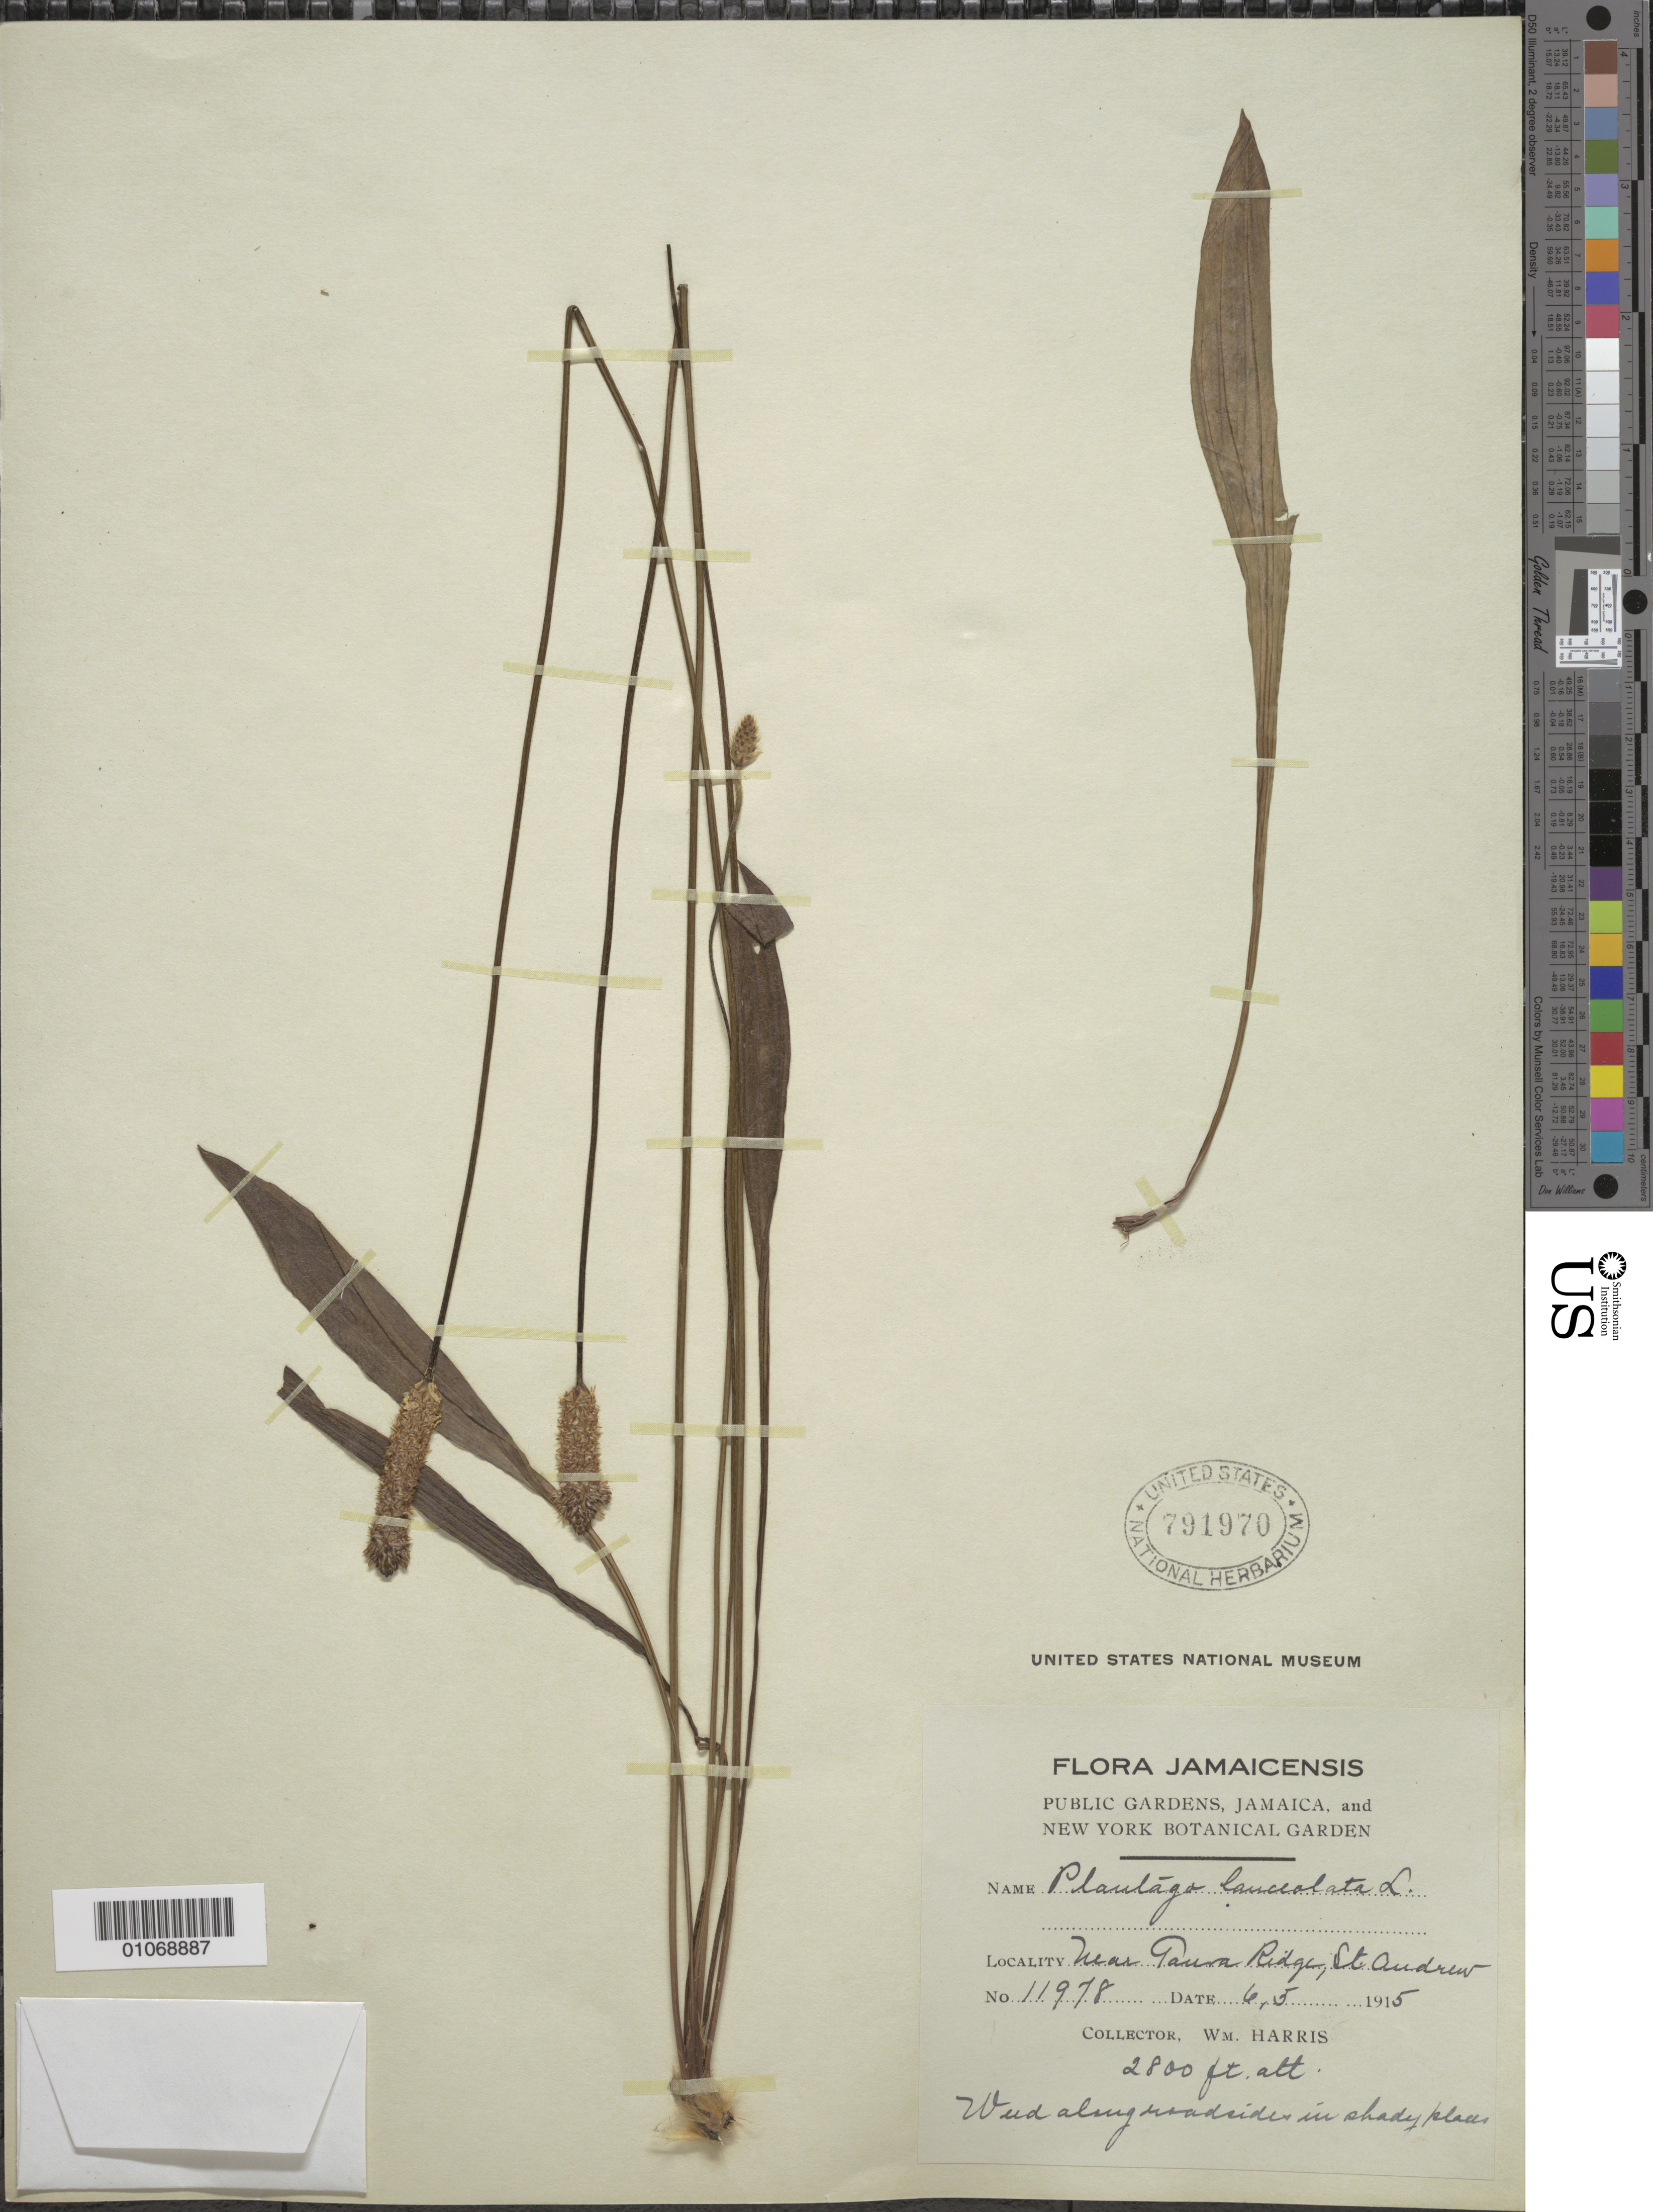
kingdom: Plantae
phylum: Tracheophyta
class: Magnoliopsida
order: Lamiales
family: Plantaginaceae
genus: Plantago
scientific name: Plantago lanceolata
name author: L.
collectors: W. Harris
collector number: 11978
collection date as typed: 06 May 1915 or 05 Jun 1915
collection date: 1915-05-06 or 1915-06-05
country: Jamaica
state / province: Saint Andrew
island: Jamaica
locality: Near Guava Ridge, weed along roadsides in shady places.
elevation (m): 853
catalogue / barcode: US 791970